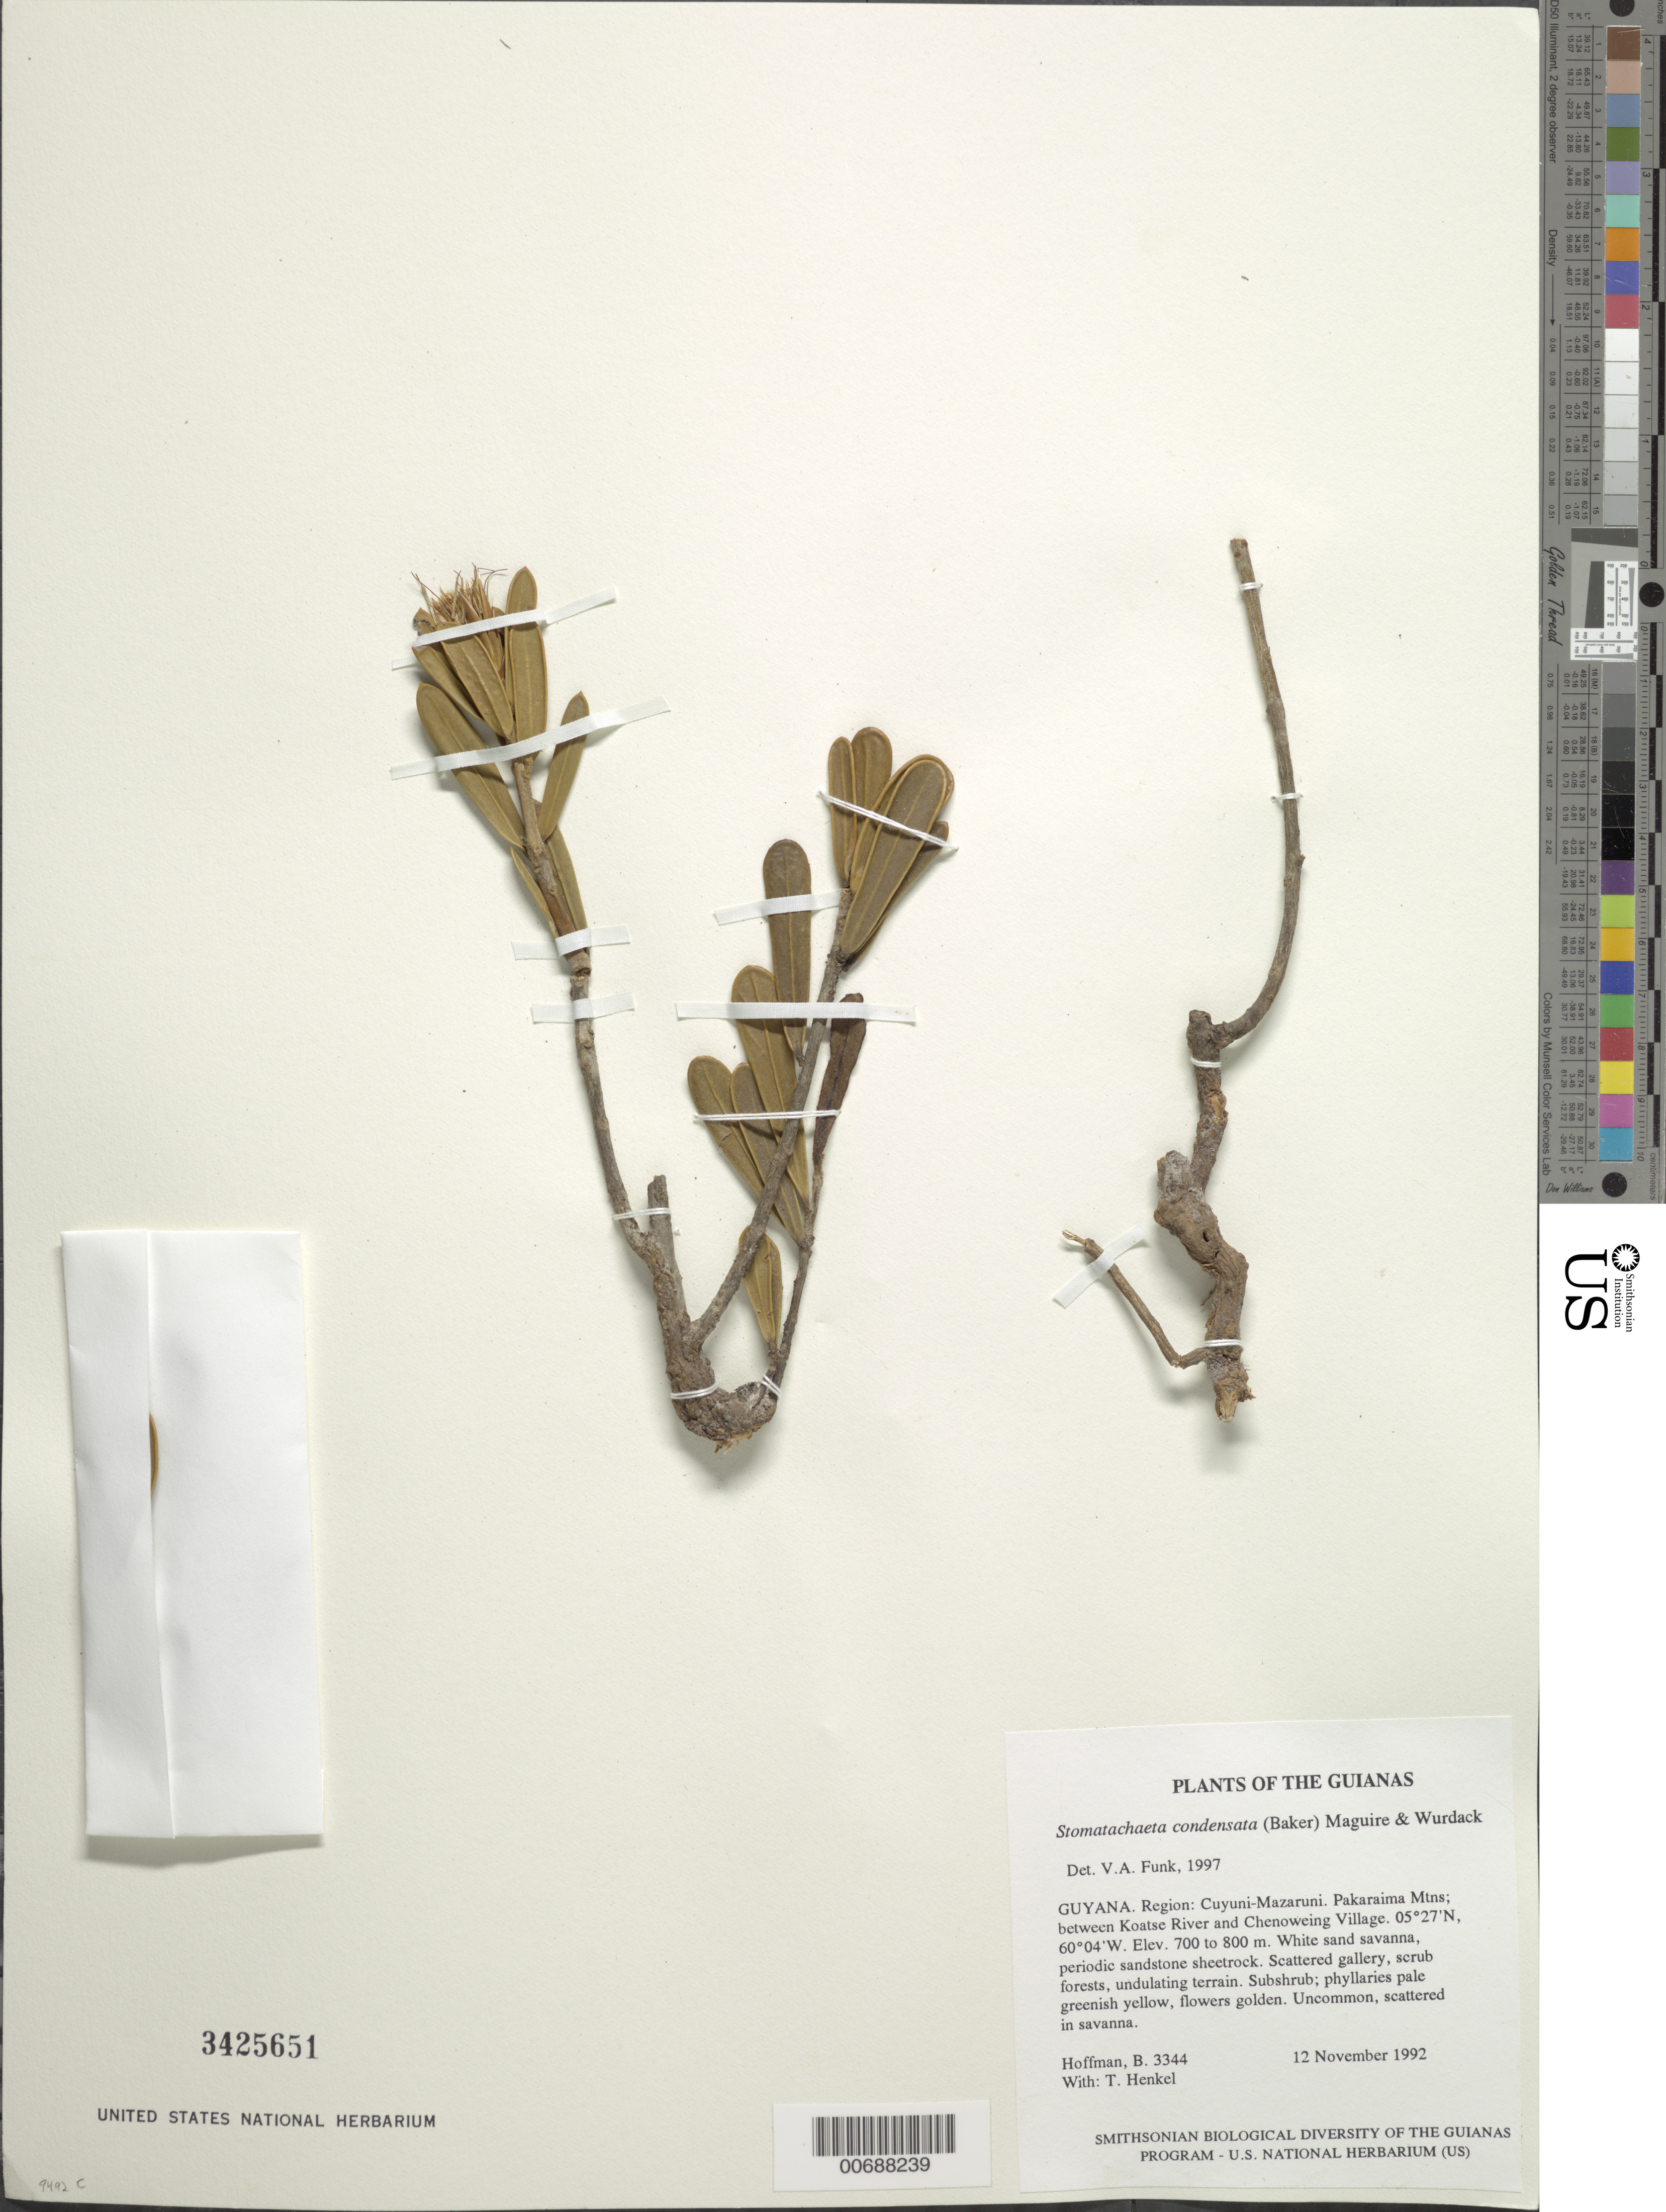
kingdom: Plantae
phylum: Tracheophyta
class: Magnoliopsida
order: Asterales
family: Asteraceae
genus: Stomatochaeta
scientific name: Stomatochaeta condensata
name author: (Baker) Maguire & Wurdack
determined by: Funk, Vicki A., (BOT), Smithsonian Institution - National Museum of Natural History (UNITED STATES)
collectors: B. Hoffman & T. Henkel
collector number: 3344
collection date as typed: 12 November 1992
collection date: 1992-11-12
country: Guyana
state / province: Cuyuni-Mazaruni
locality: Pakaraima Mountains; between Koatse River and Chenoweing village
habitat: White sand savanna, periodic sandstone sheetrock. Scattered gallery, scrub forests, undulating terrain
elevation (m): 700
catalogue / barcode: US 3425651